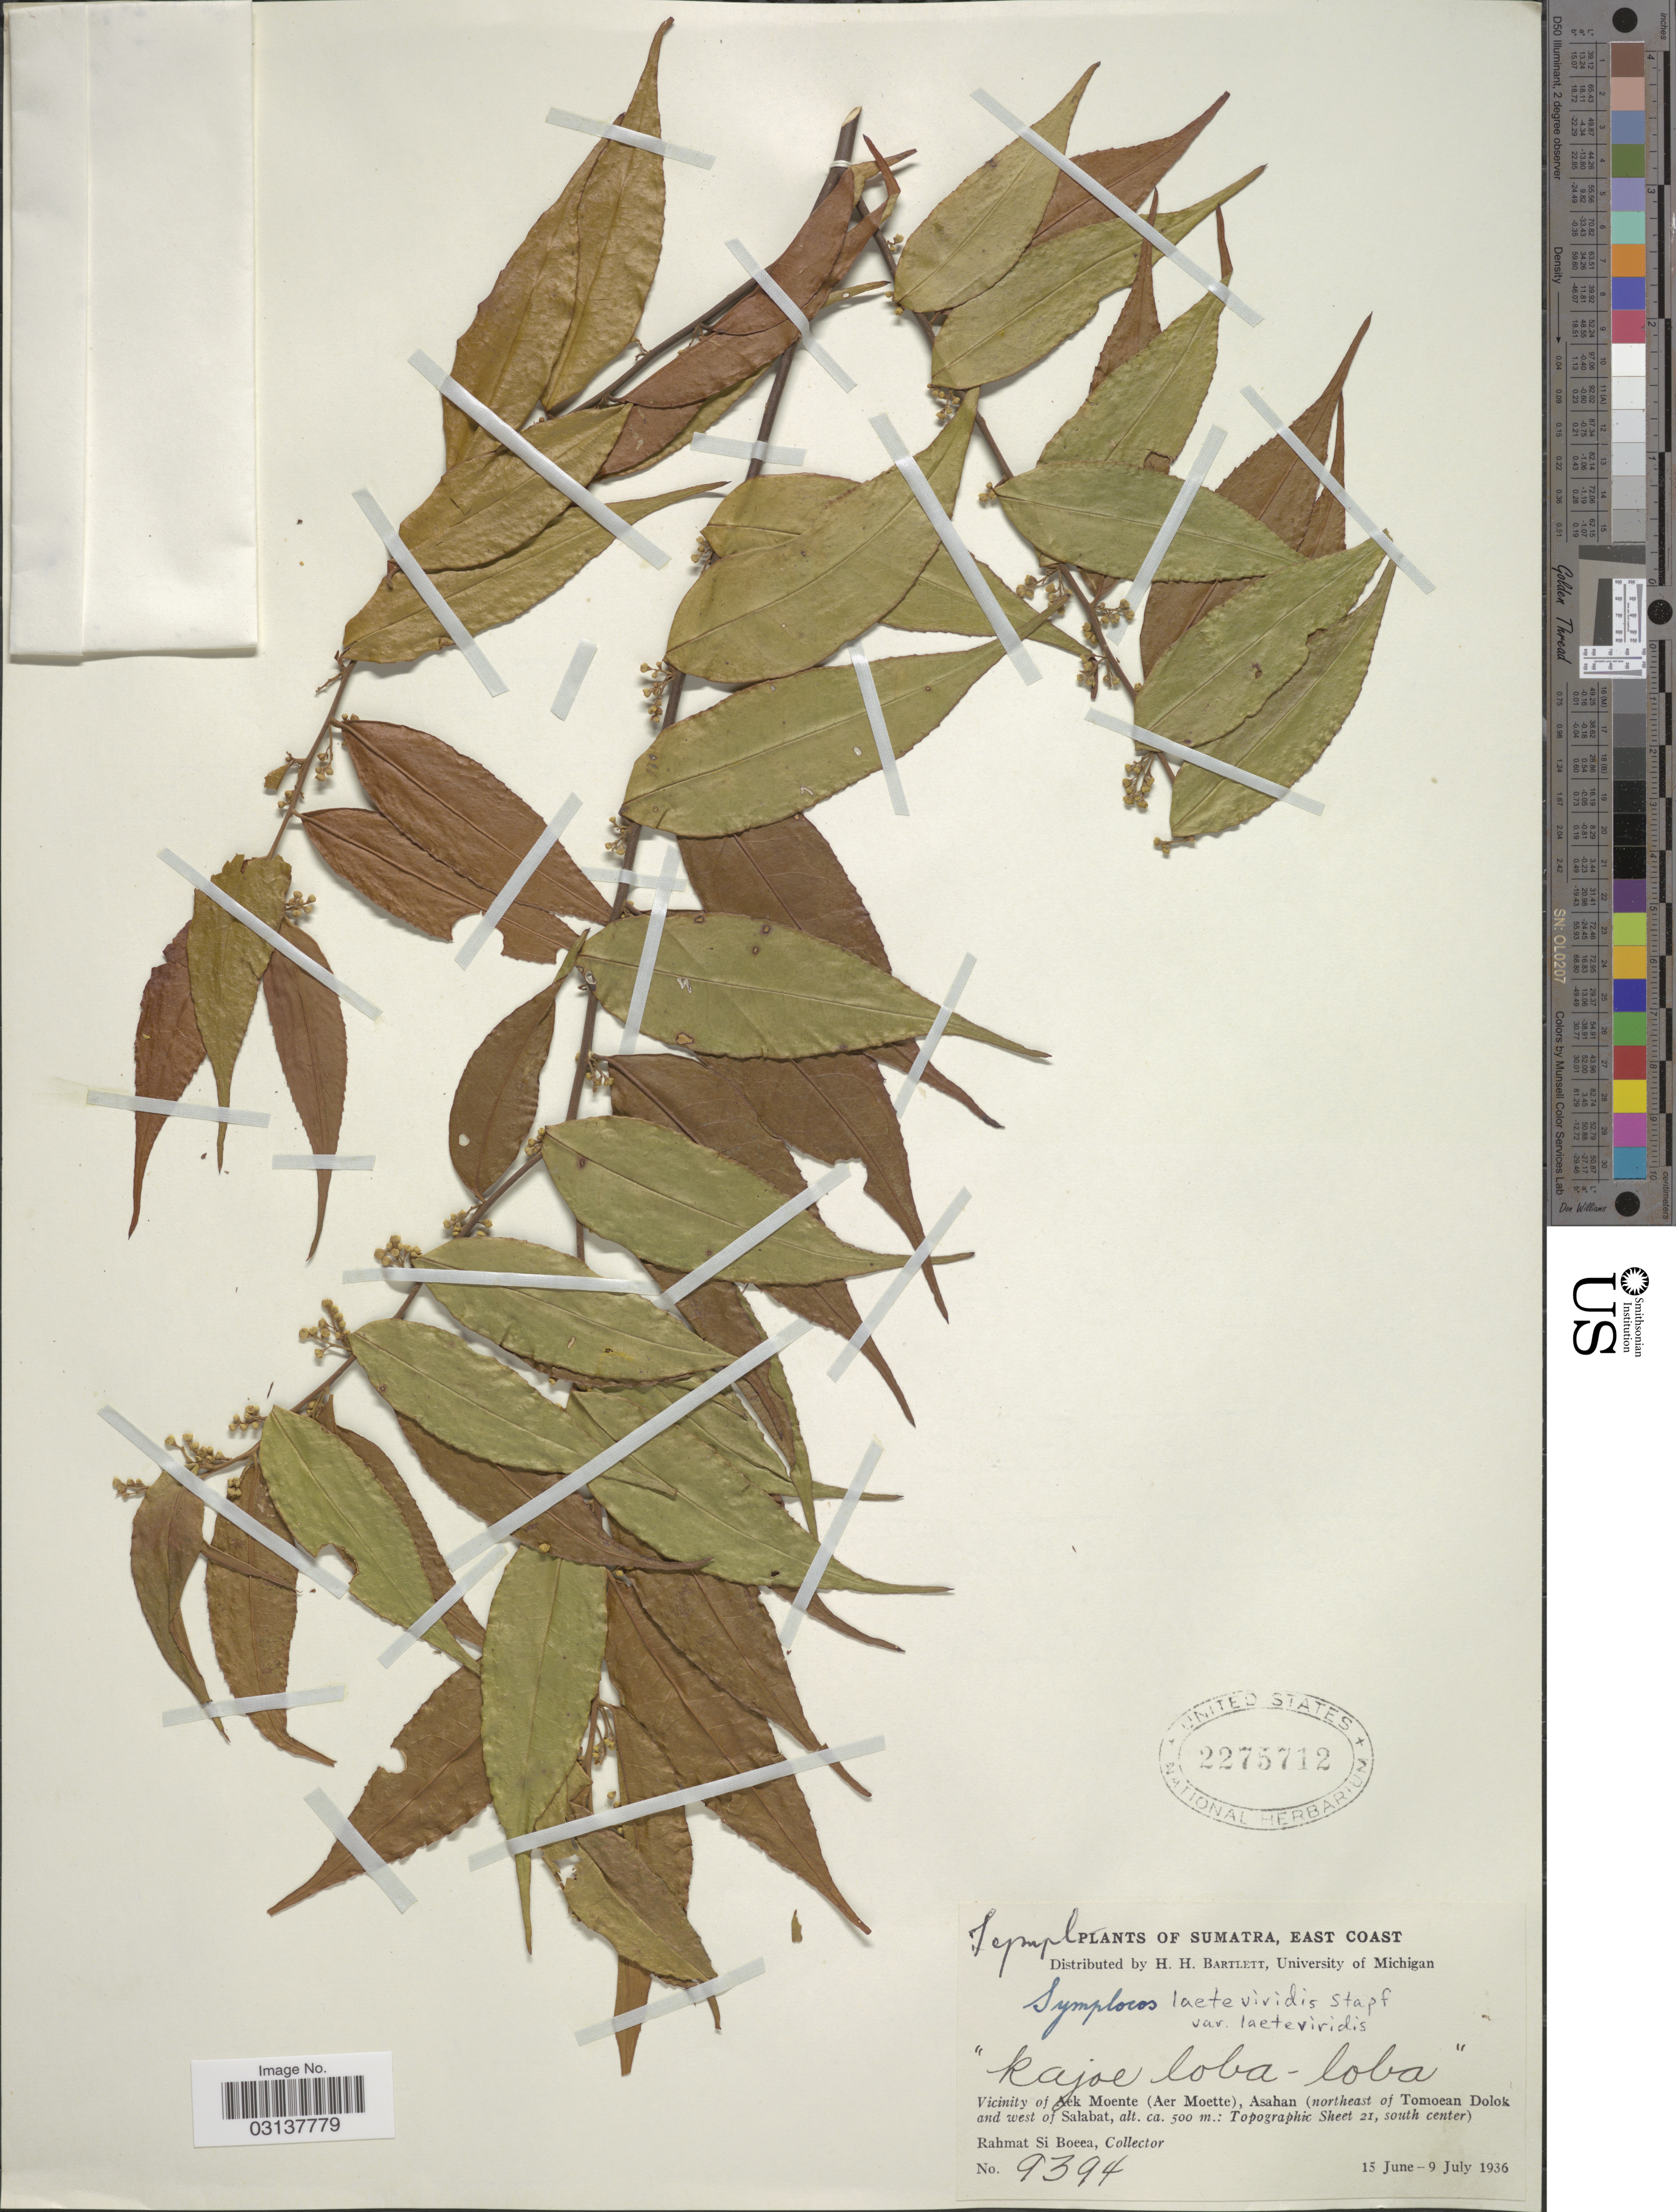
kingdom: Plantae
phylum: Tracheophyta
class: Magnoliopsida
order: Ericales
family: Symplocaceae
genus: Symplocos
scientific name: Symplocos laeteviridis var. laeteviridis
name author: Stapf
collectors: Rahmat Si Boeea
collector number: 9394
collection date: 1936-06-15/1936-07-09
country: Indonesia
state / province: Sumatra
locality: Sumatra, East Coast, Vicinity of Aek Moente (Aer Moette), Asahan (northeast of Tomoean Dolok and west of Salabat: Topographic Sheet 21, south center).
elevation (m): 500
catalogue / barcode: US 2275712